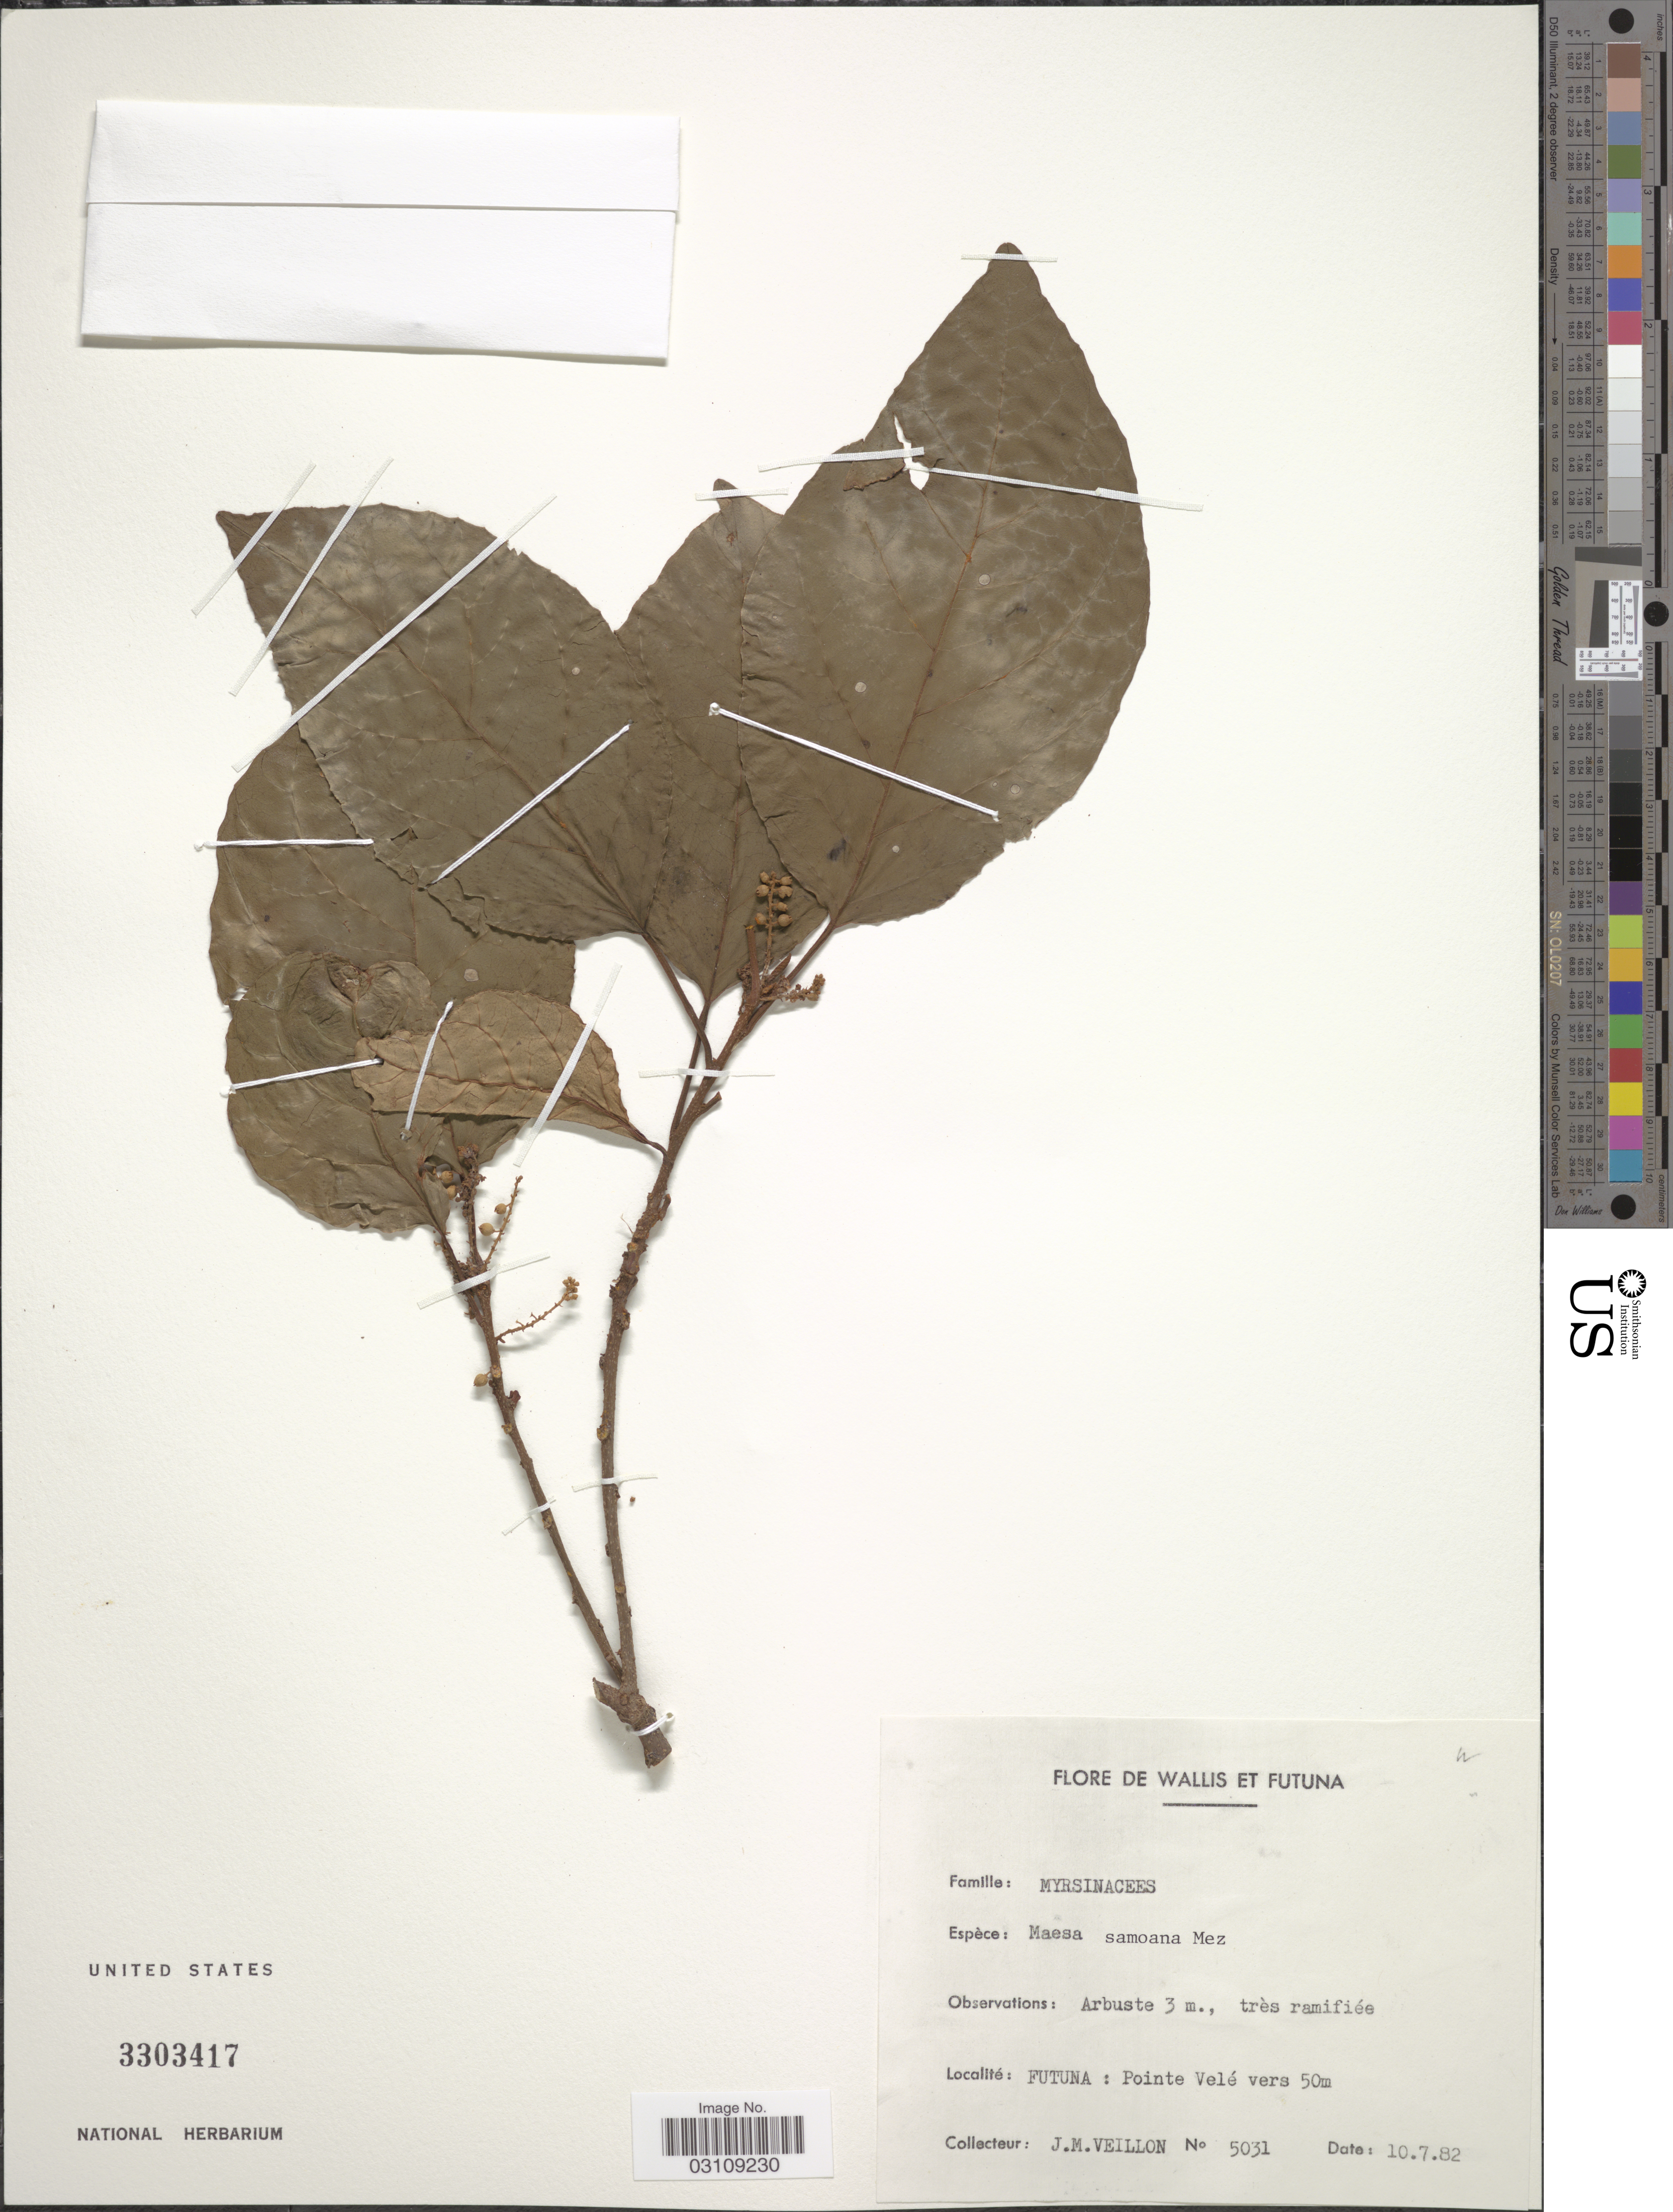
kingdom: Plantae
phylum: Tracheophyta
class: Magnoliopsida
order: Ericales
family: Primulaceae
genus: Maesa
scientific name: Maesa samoana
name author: Mez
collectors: J. Veillon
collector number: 5031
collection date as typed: Transcribed d/m/y: 10/7/82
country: Wallis and Futuna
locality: Futuna: Pointe Velé.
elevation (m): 50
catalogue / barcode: US 3303417